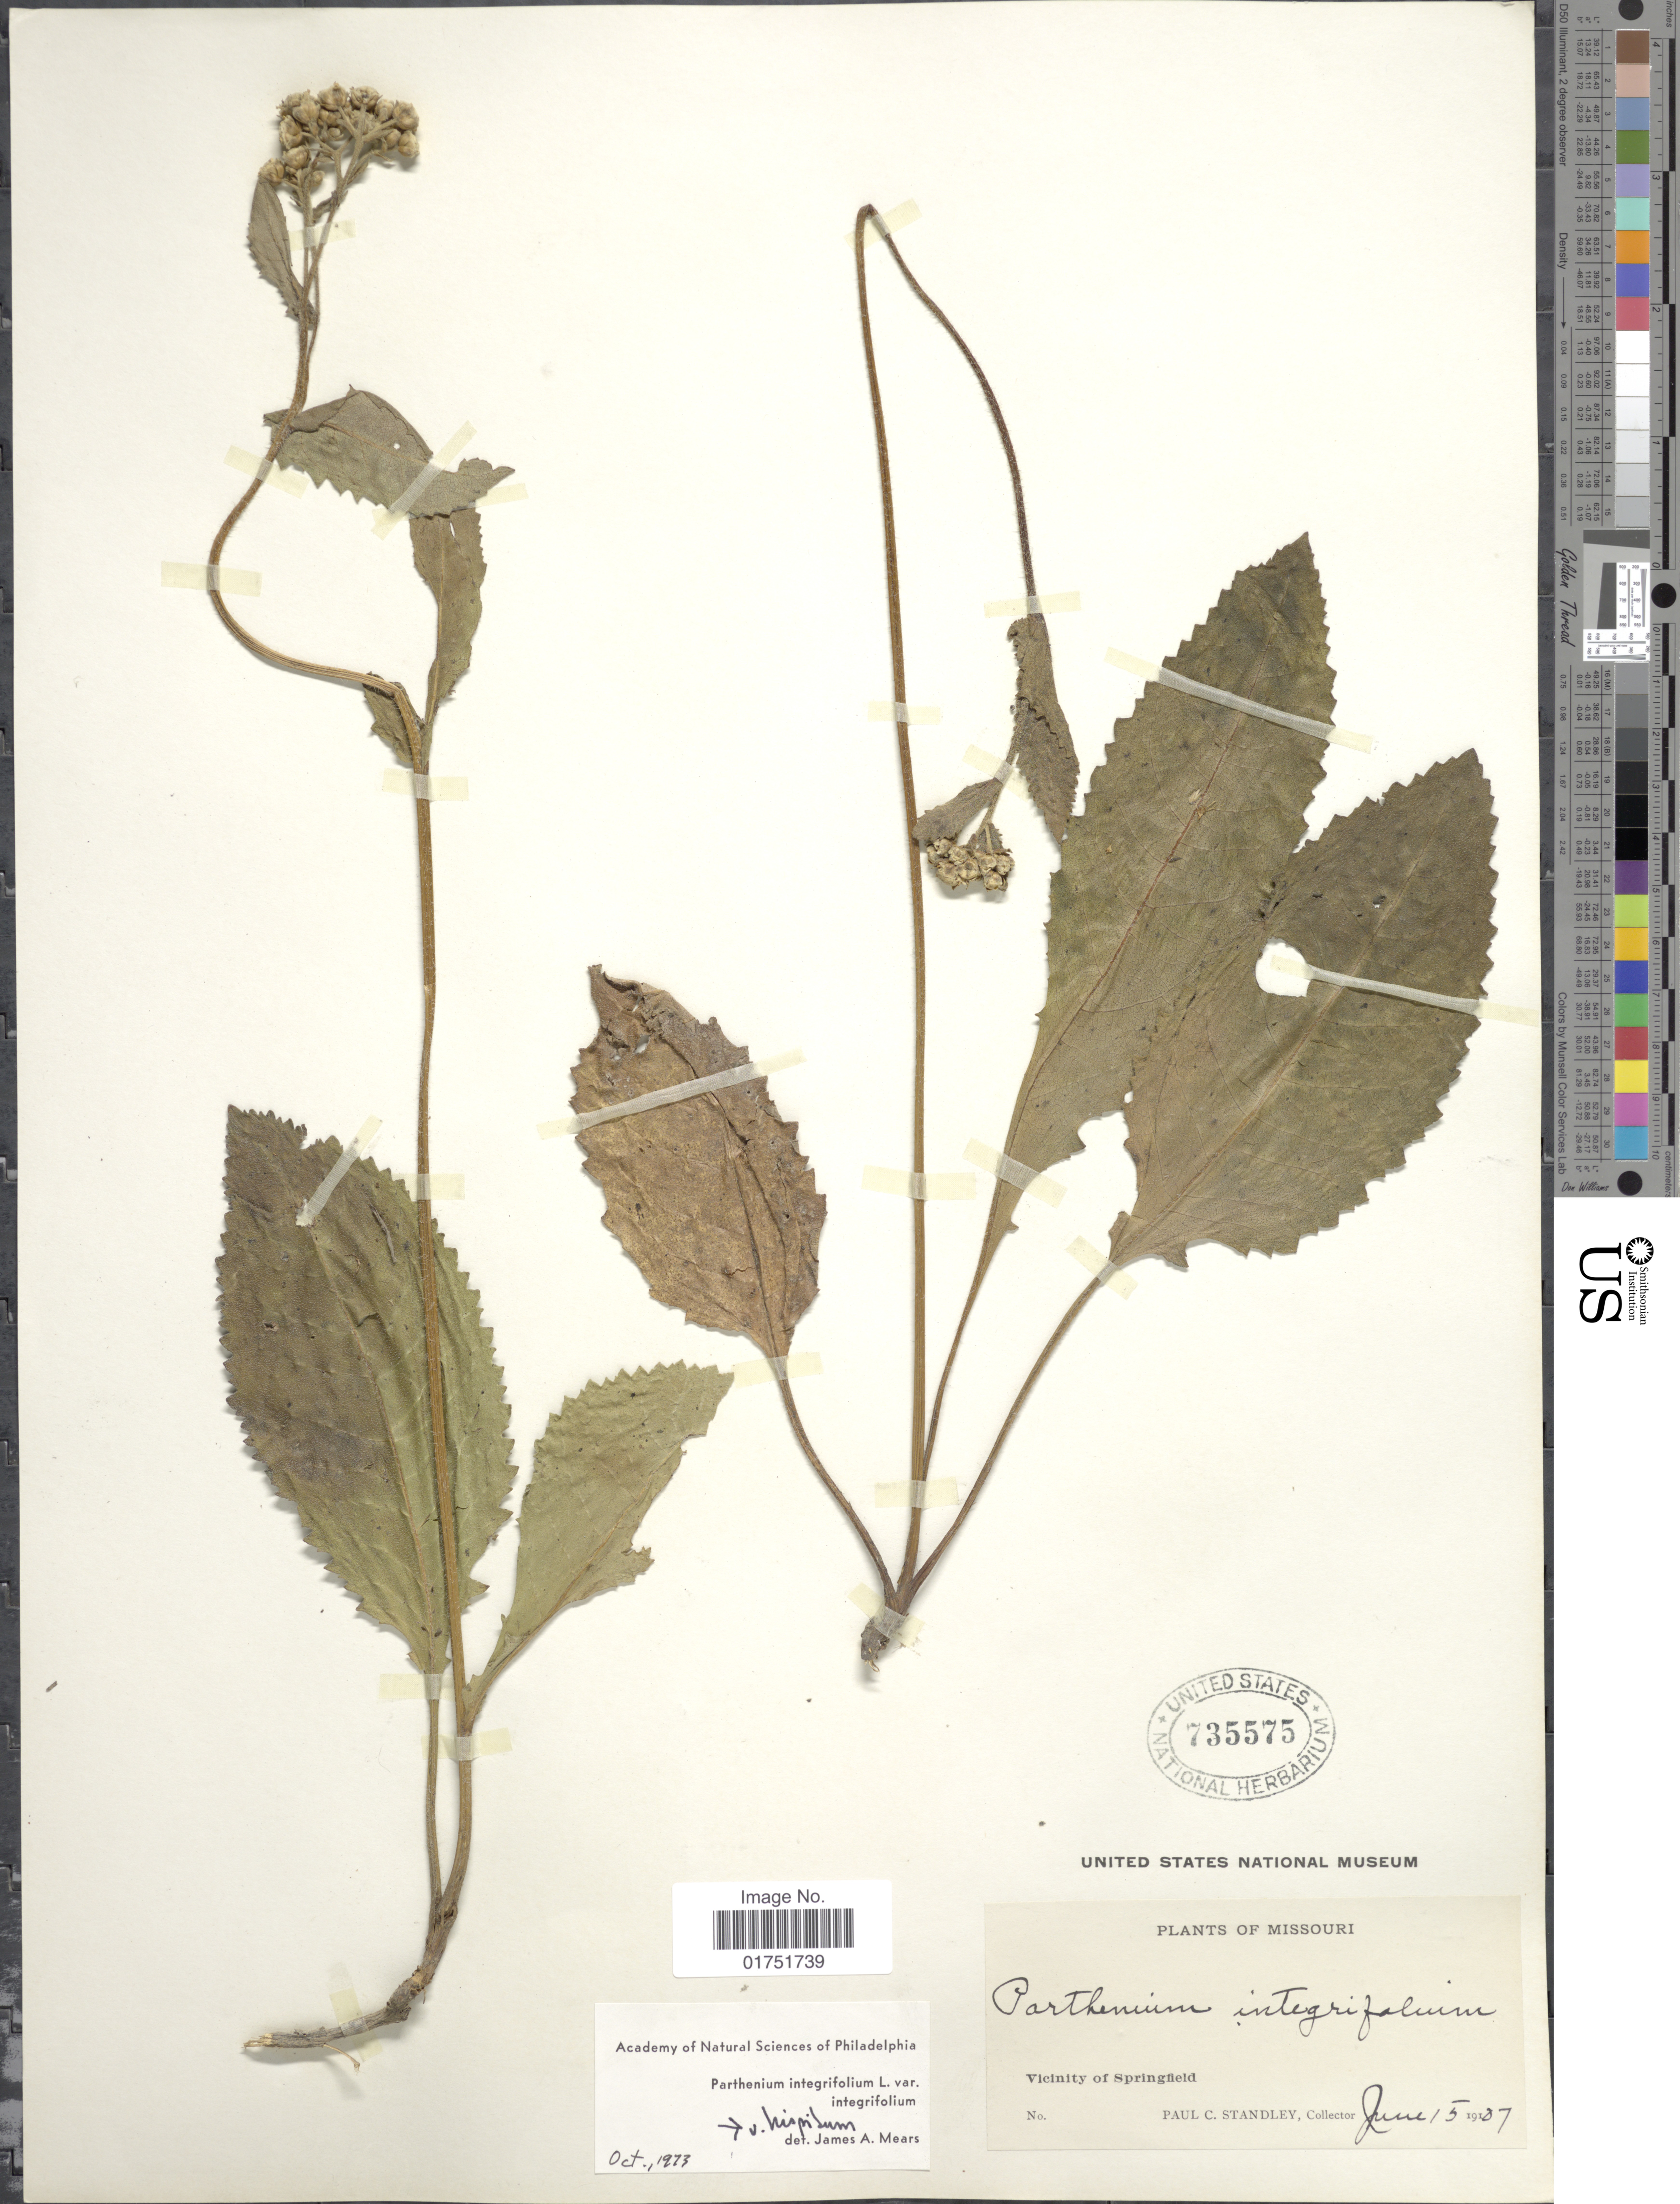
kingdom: Plantae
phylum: Tracheophyta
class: Magnoliopsida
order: Asterales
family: Asteraceae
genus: Parthenium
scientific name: Parthenium hispidum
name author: Raf.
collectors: P. C. Standley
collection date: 1907-06-15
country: United States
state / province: Missouri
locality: Vicinity of Springfield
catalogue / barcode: US 735575